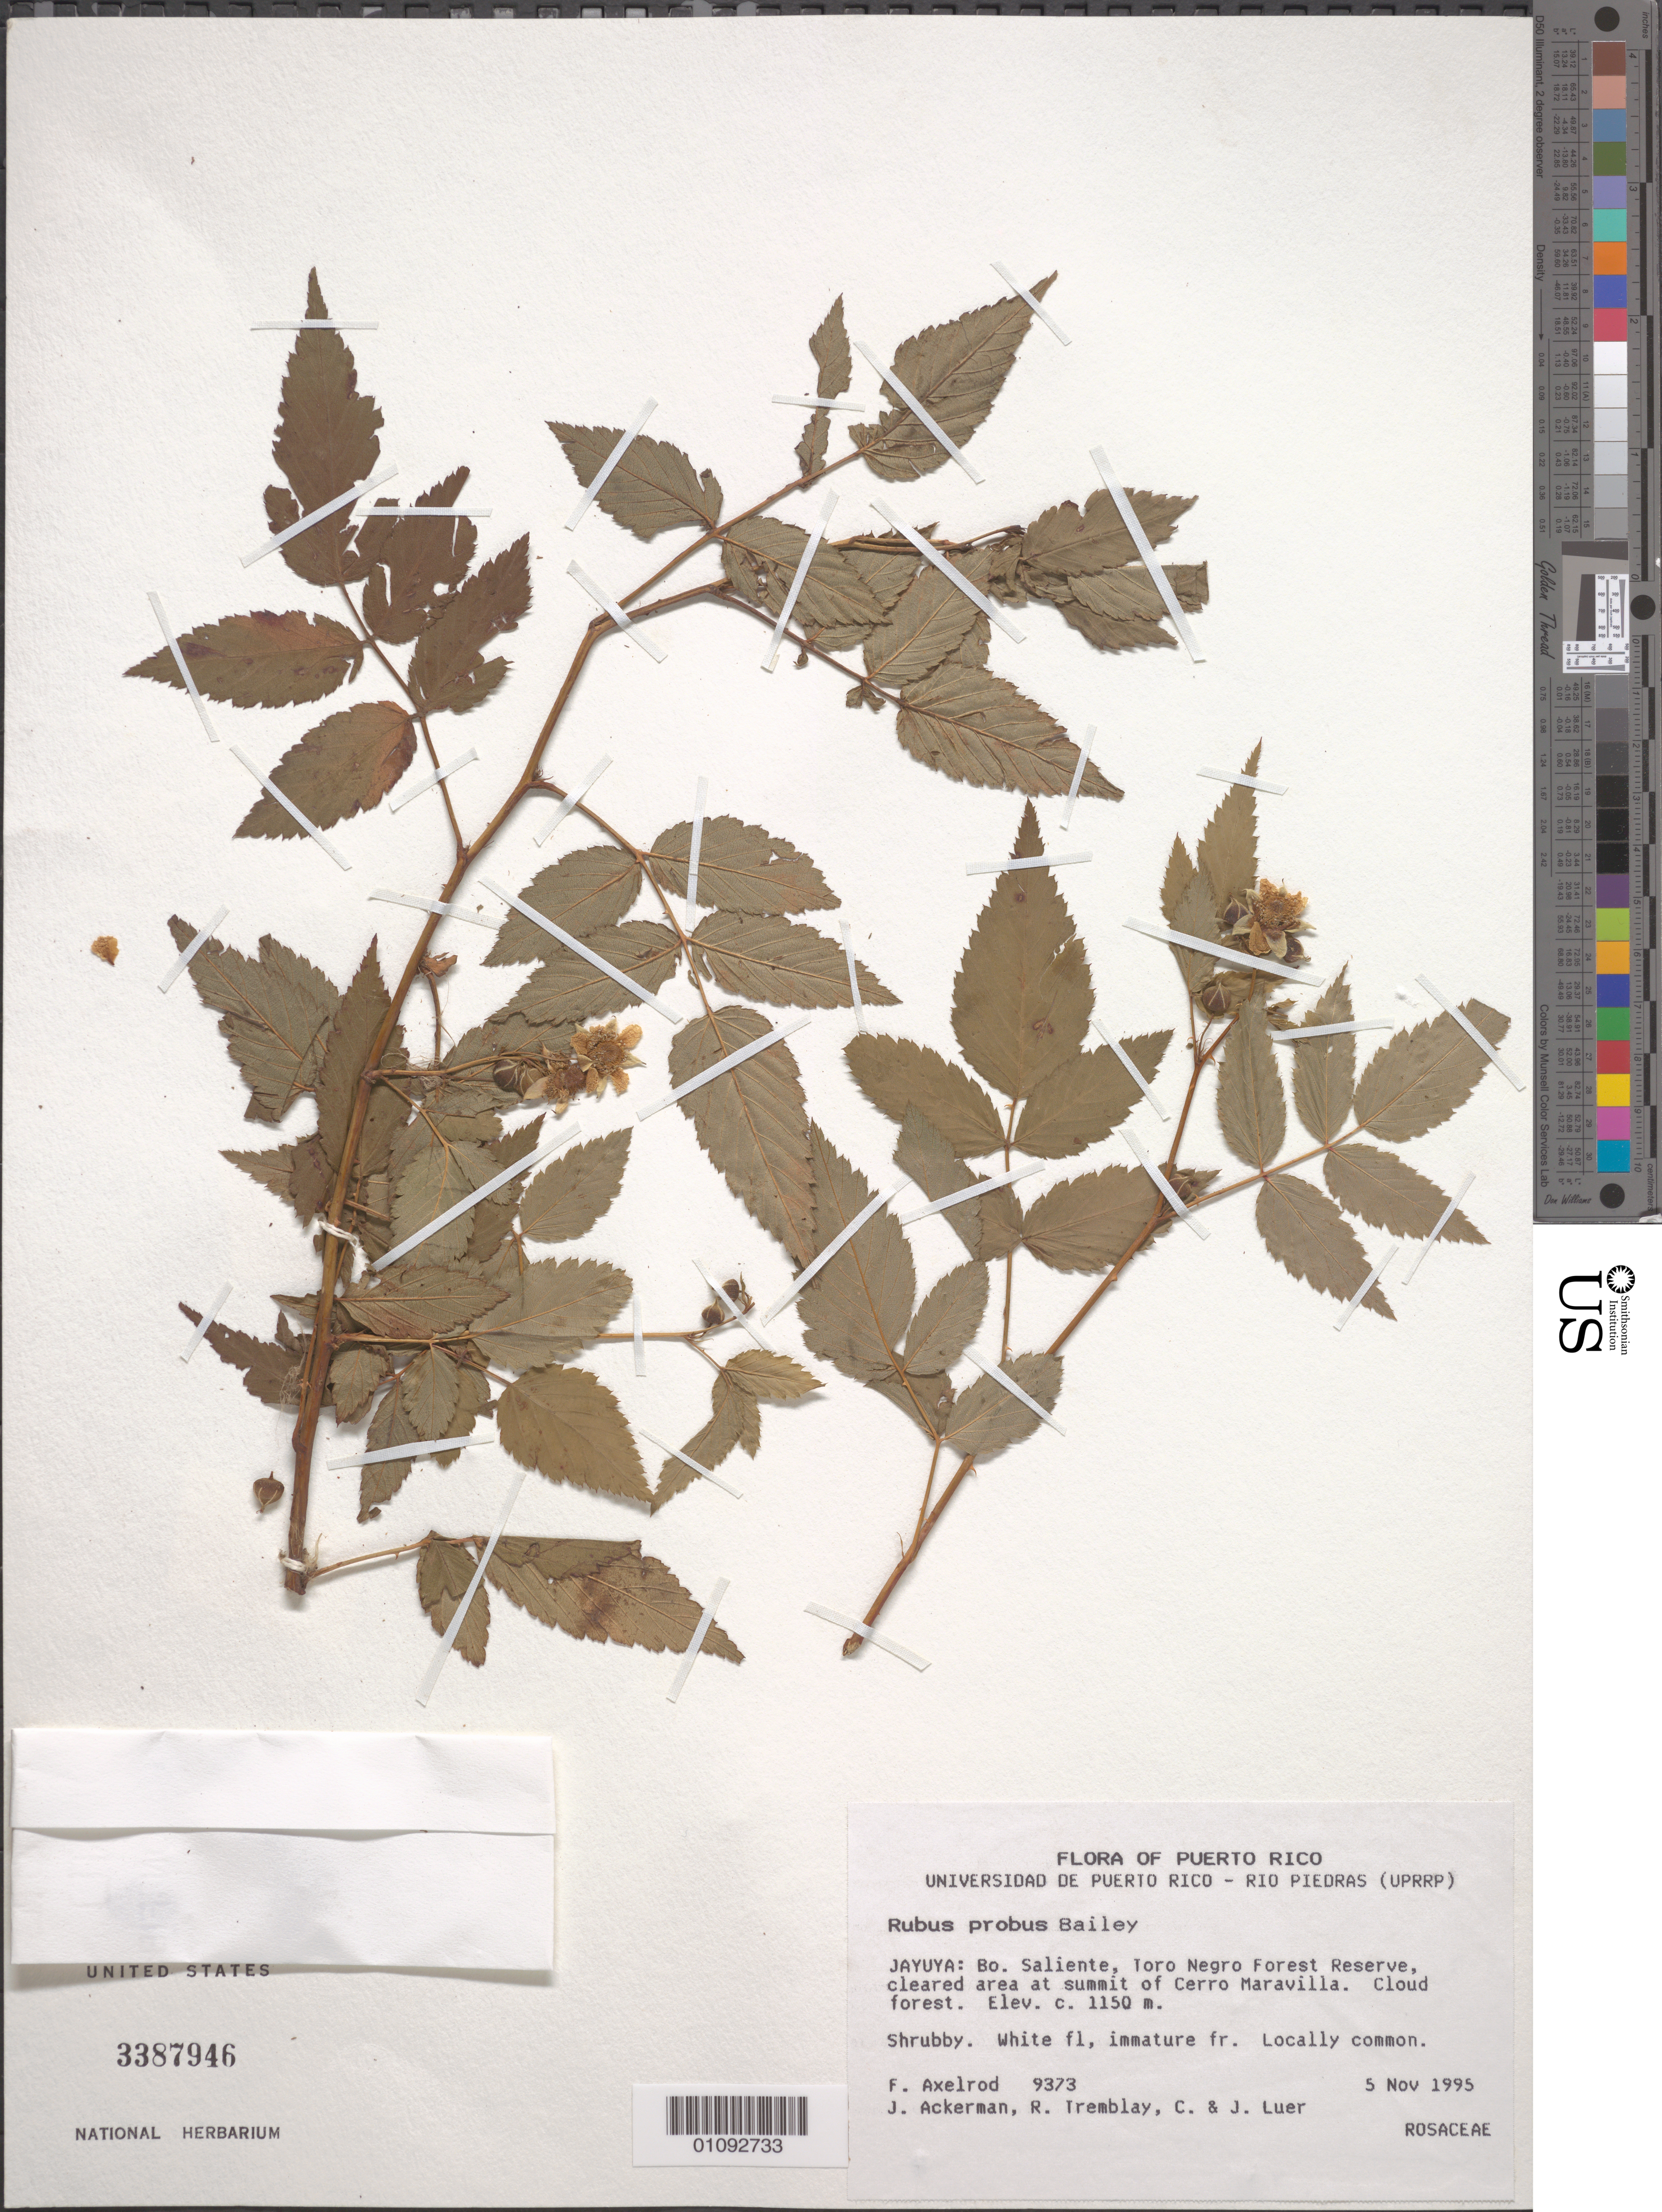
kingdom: Plantae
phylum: Tracheophyta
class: Magnoliopsida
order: Rosales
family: Rosaceae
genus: Rubus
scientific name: Rubus probus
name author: L.H. Bailey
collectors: F. S. Axelrod, J. Ackerman, R. L. Tremblay & C. Luer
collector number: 9373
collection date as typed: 05 Nov 1995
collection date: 1995-11-05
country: Puerto Rico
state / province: Jayuya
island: Puerto Rico I.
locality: Bo: Saliente, Toro Negro Forest Reserve, cleared area at summit of Cerro Maravilla. Cloud forest.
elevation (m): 1150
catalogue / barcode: US 3387946